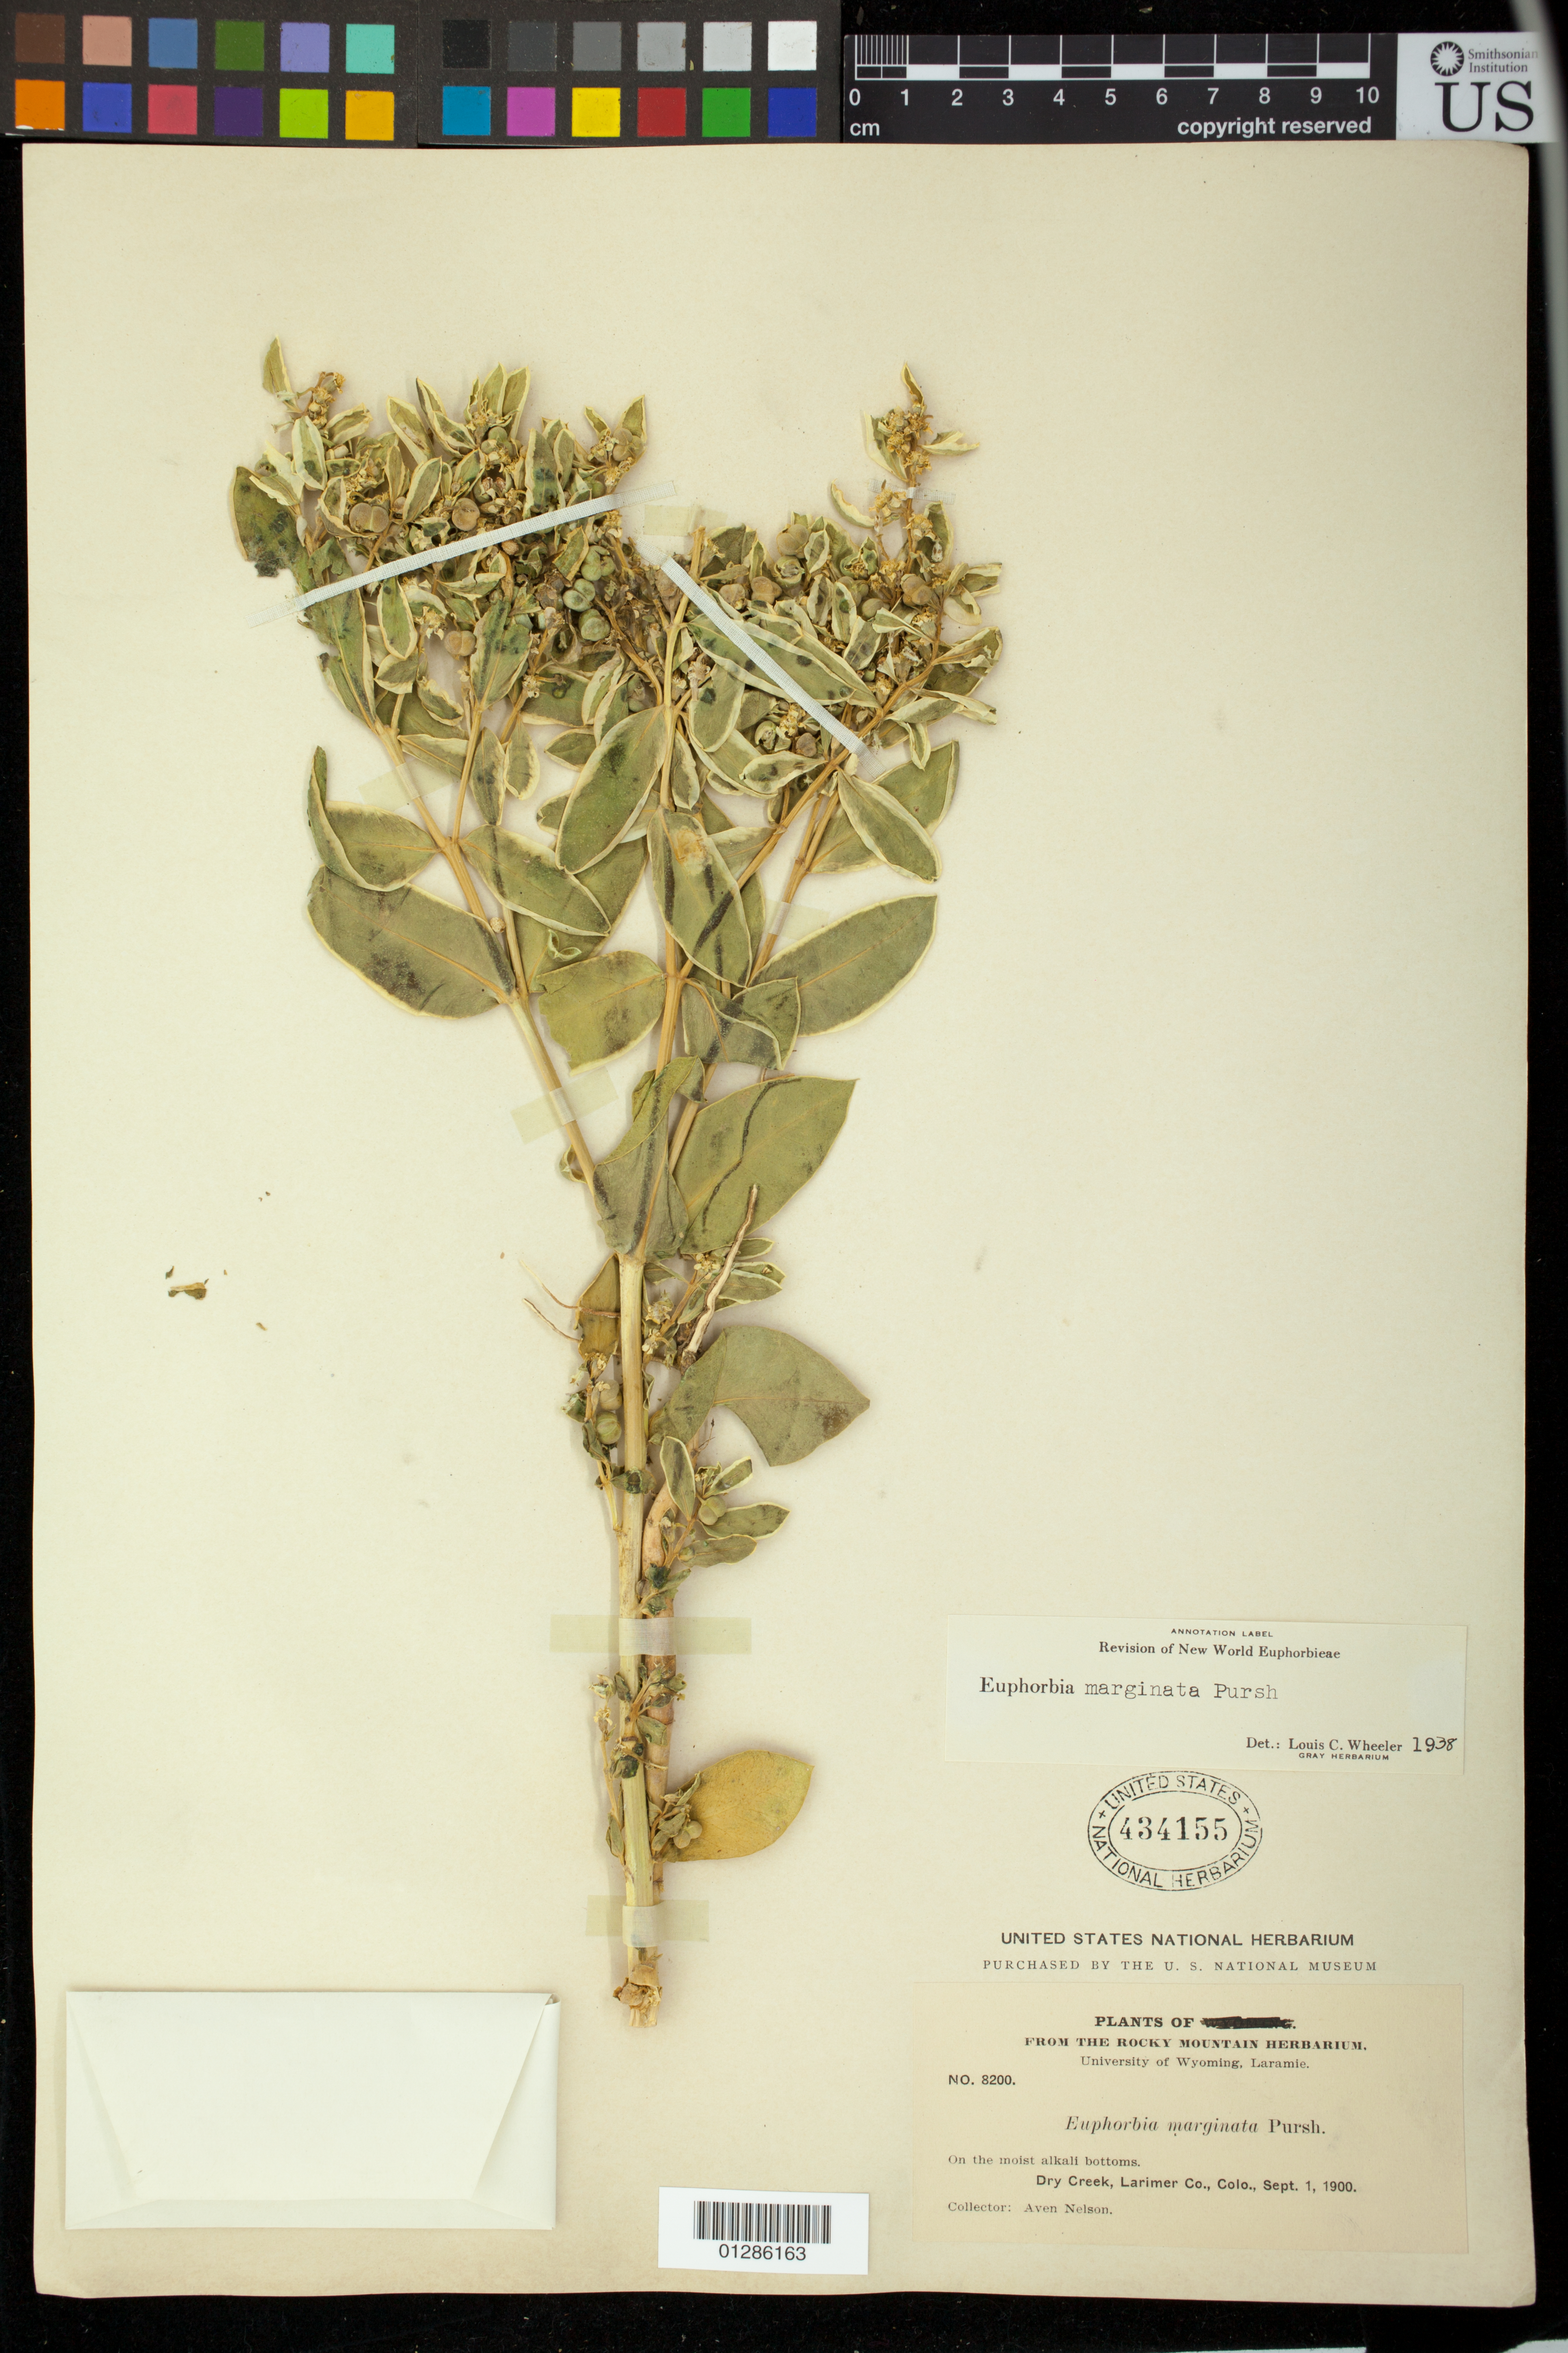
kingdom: Plantae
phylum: Tracheophyta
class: Magnoliopsida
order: Malpighiales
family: Euphorbiaceae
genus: Euphorbia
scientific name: Euphorbia marginata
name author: Pursh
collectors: A. Nelson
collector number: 8200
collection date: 1900-09-01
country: United States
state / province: Colorado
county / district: Larimer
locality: Dry Creek, on the moist alkali bottoms.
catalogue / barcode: US 434155